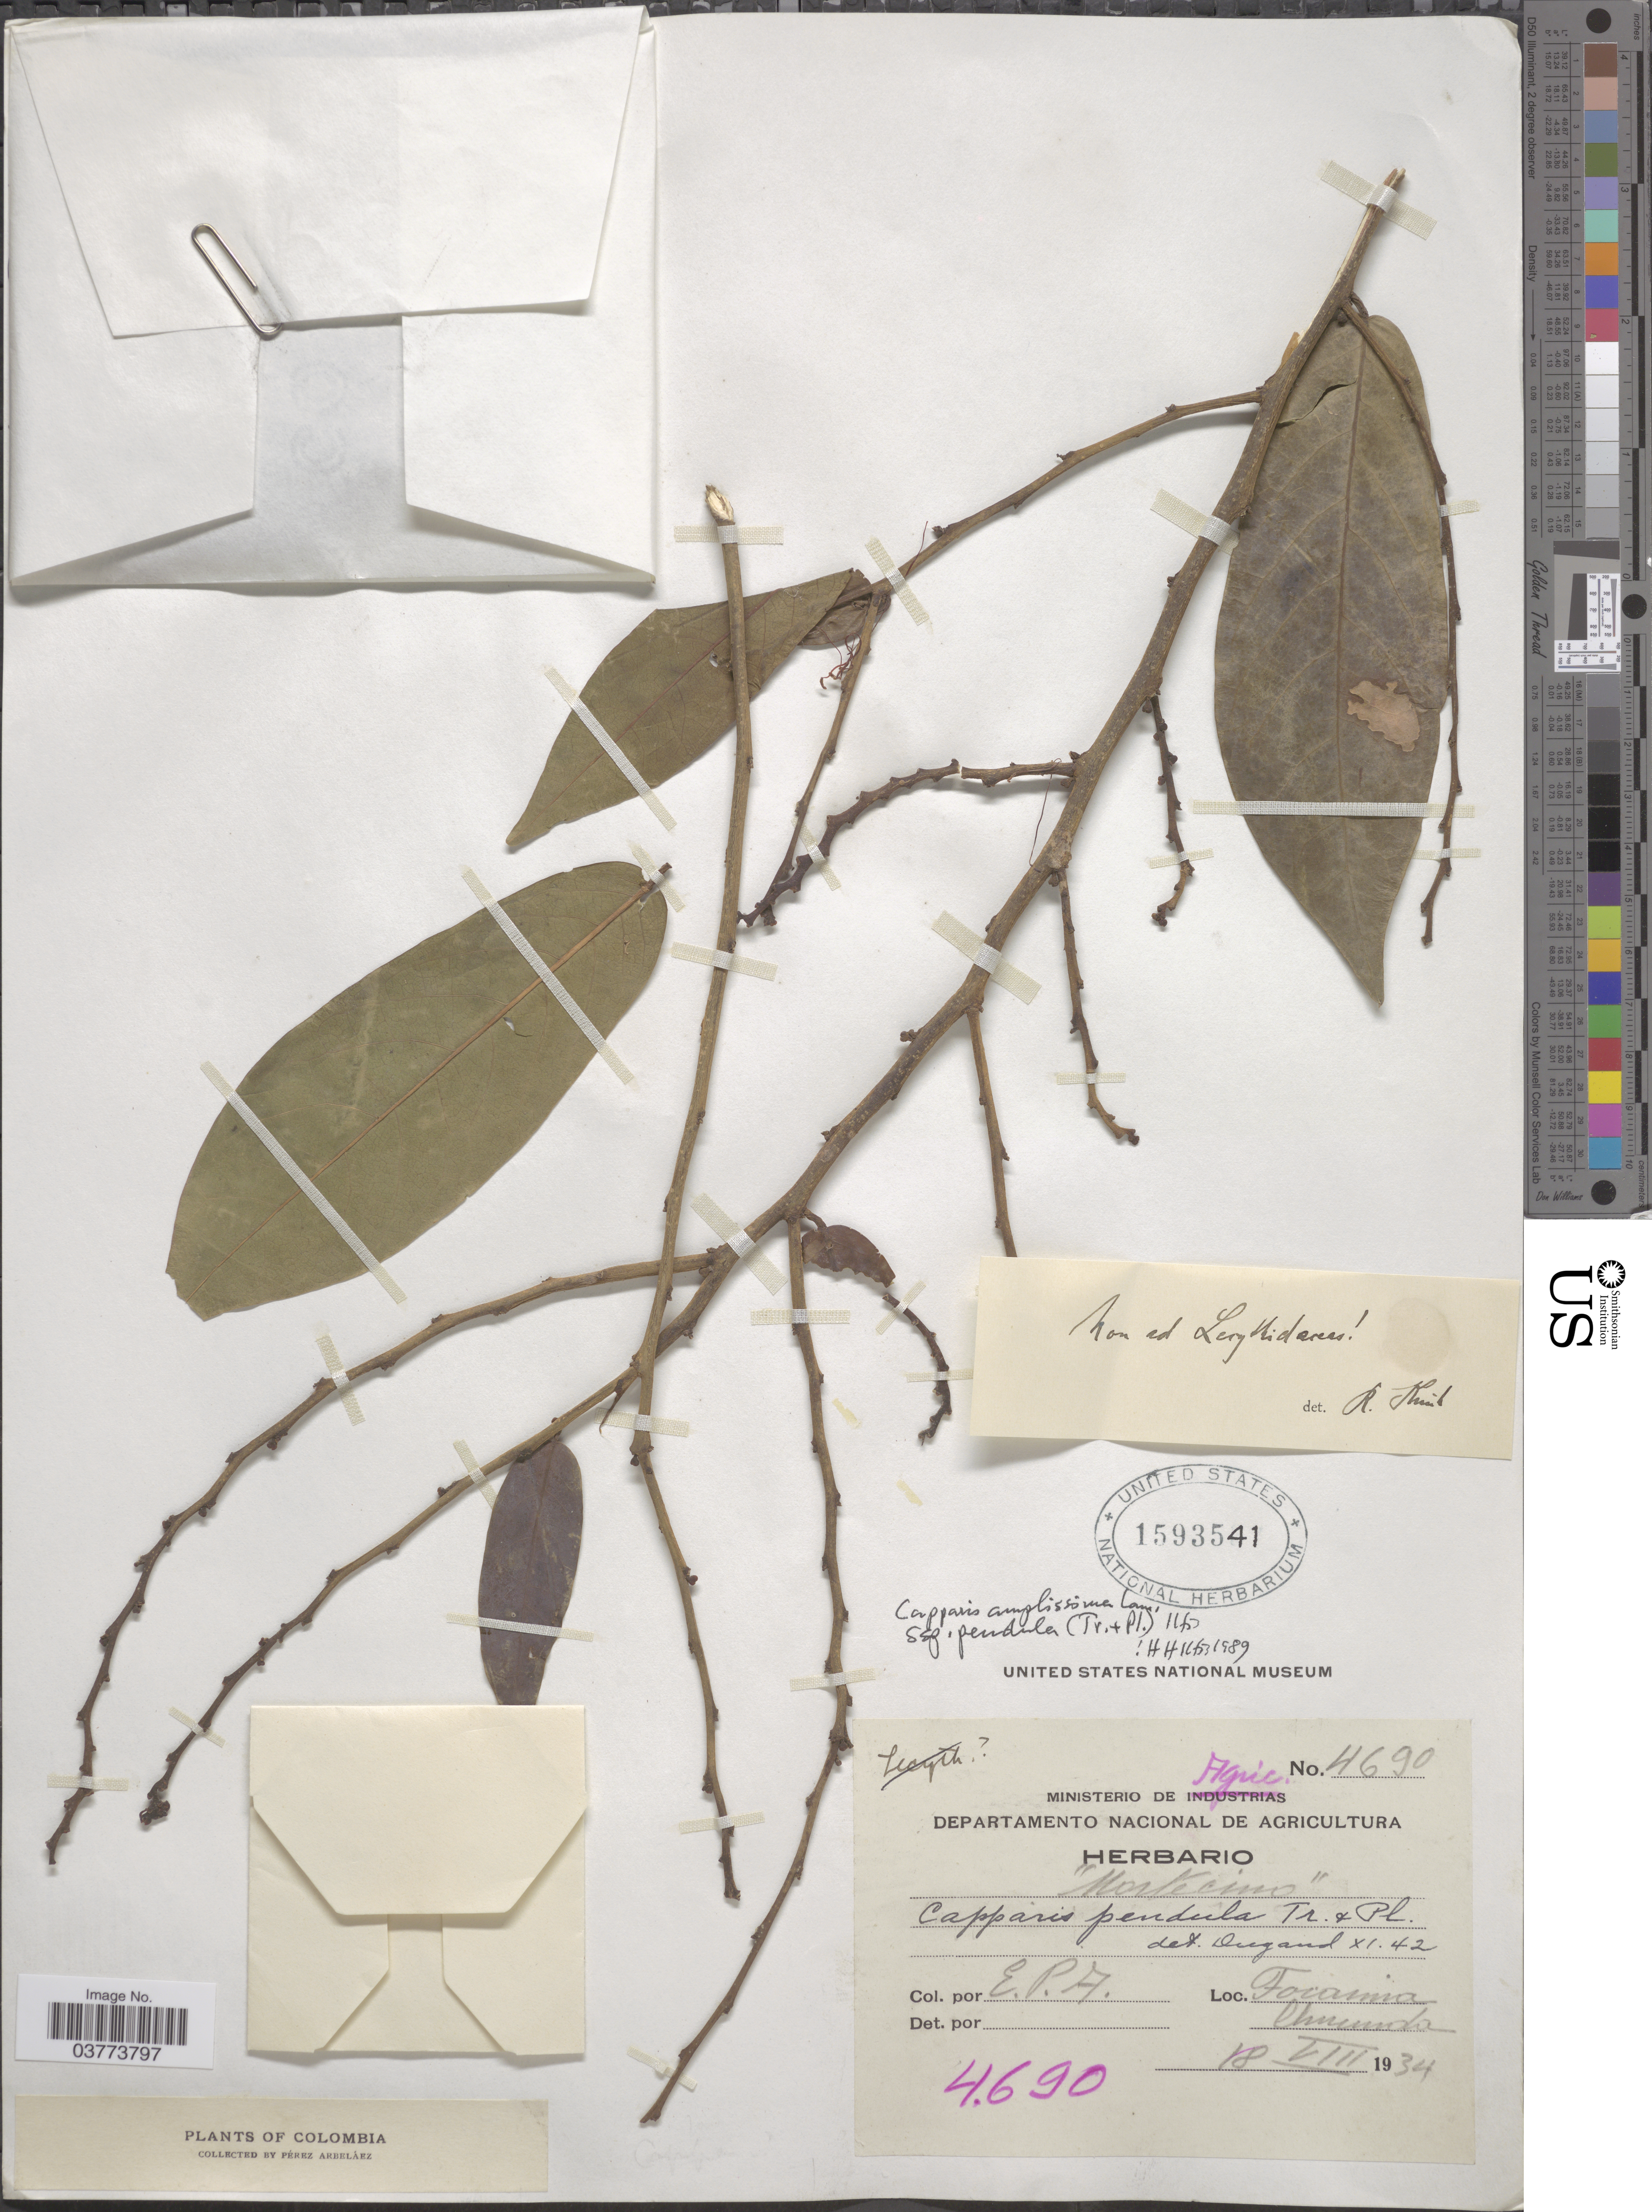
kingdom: Plantae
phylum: Tracheophyta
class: Magnoliopsida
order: Brassicales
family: Capparaceae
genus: Cynophalla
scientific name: Cynophalla amplissima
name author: (Lam.) Iltis & Cornejo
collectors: E. Pérez Arbeláez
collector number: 4690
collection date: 1934-08-18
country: Colombia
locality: Mortecino. Tocaima, Chucunda.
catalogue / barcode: US 1593541